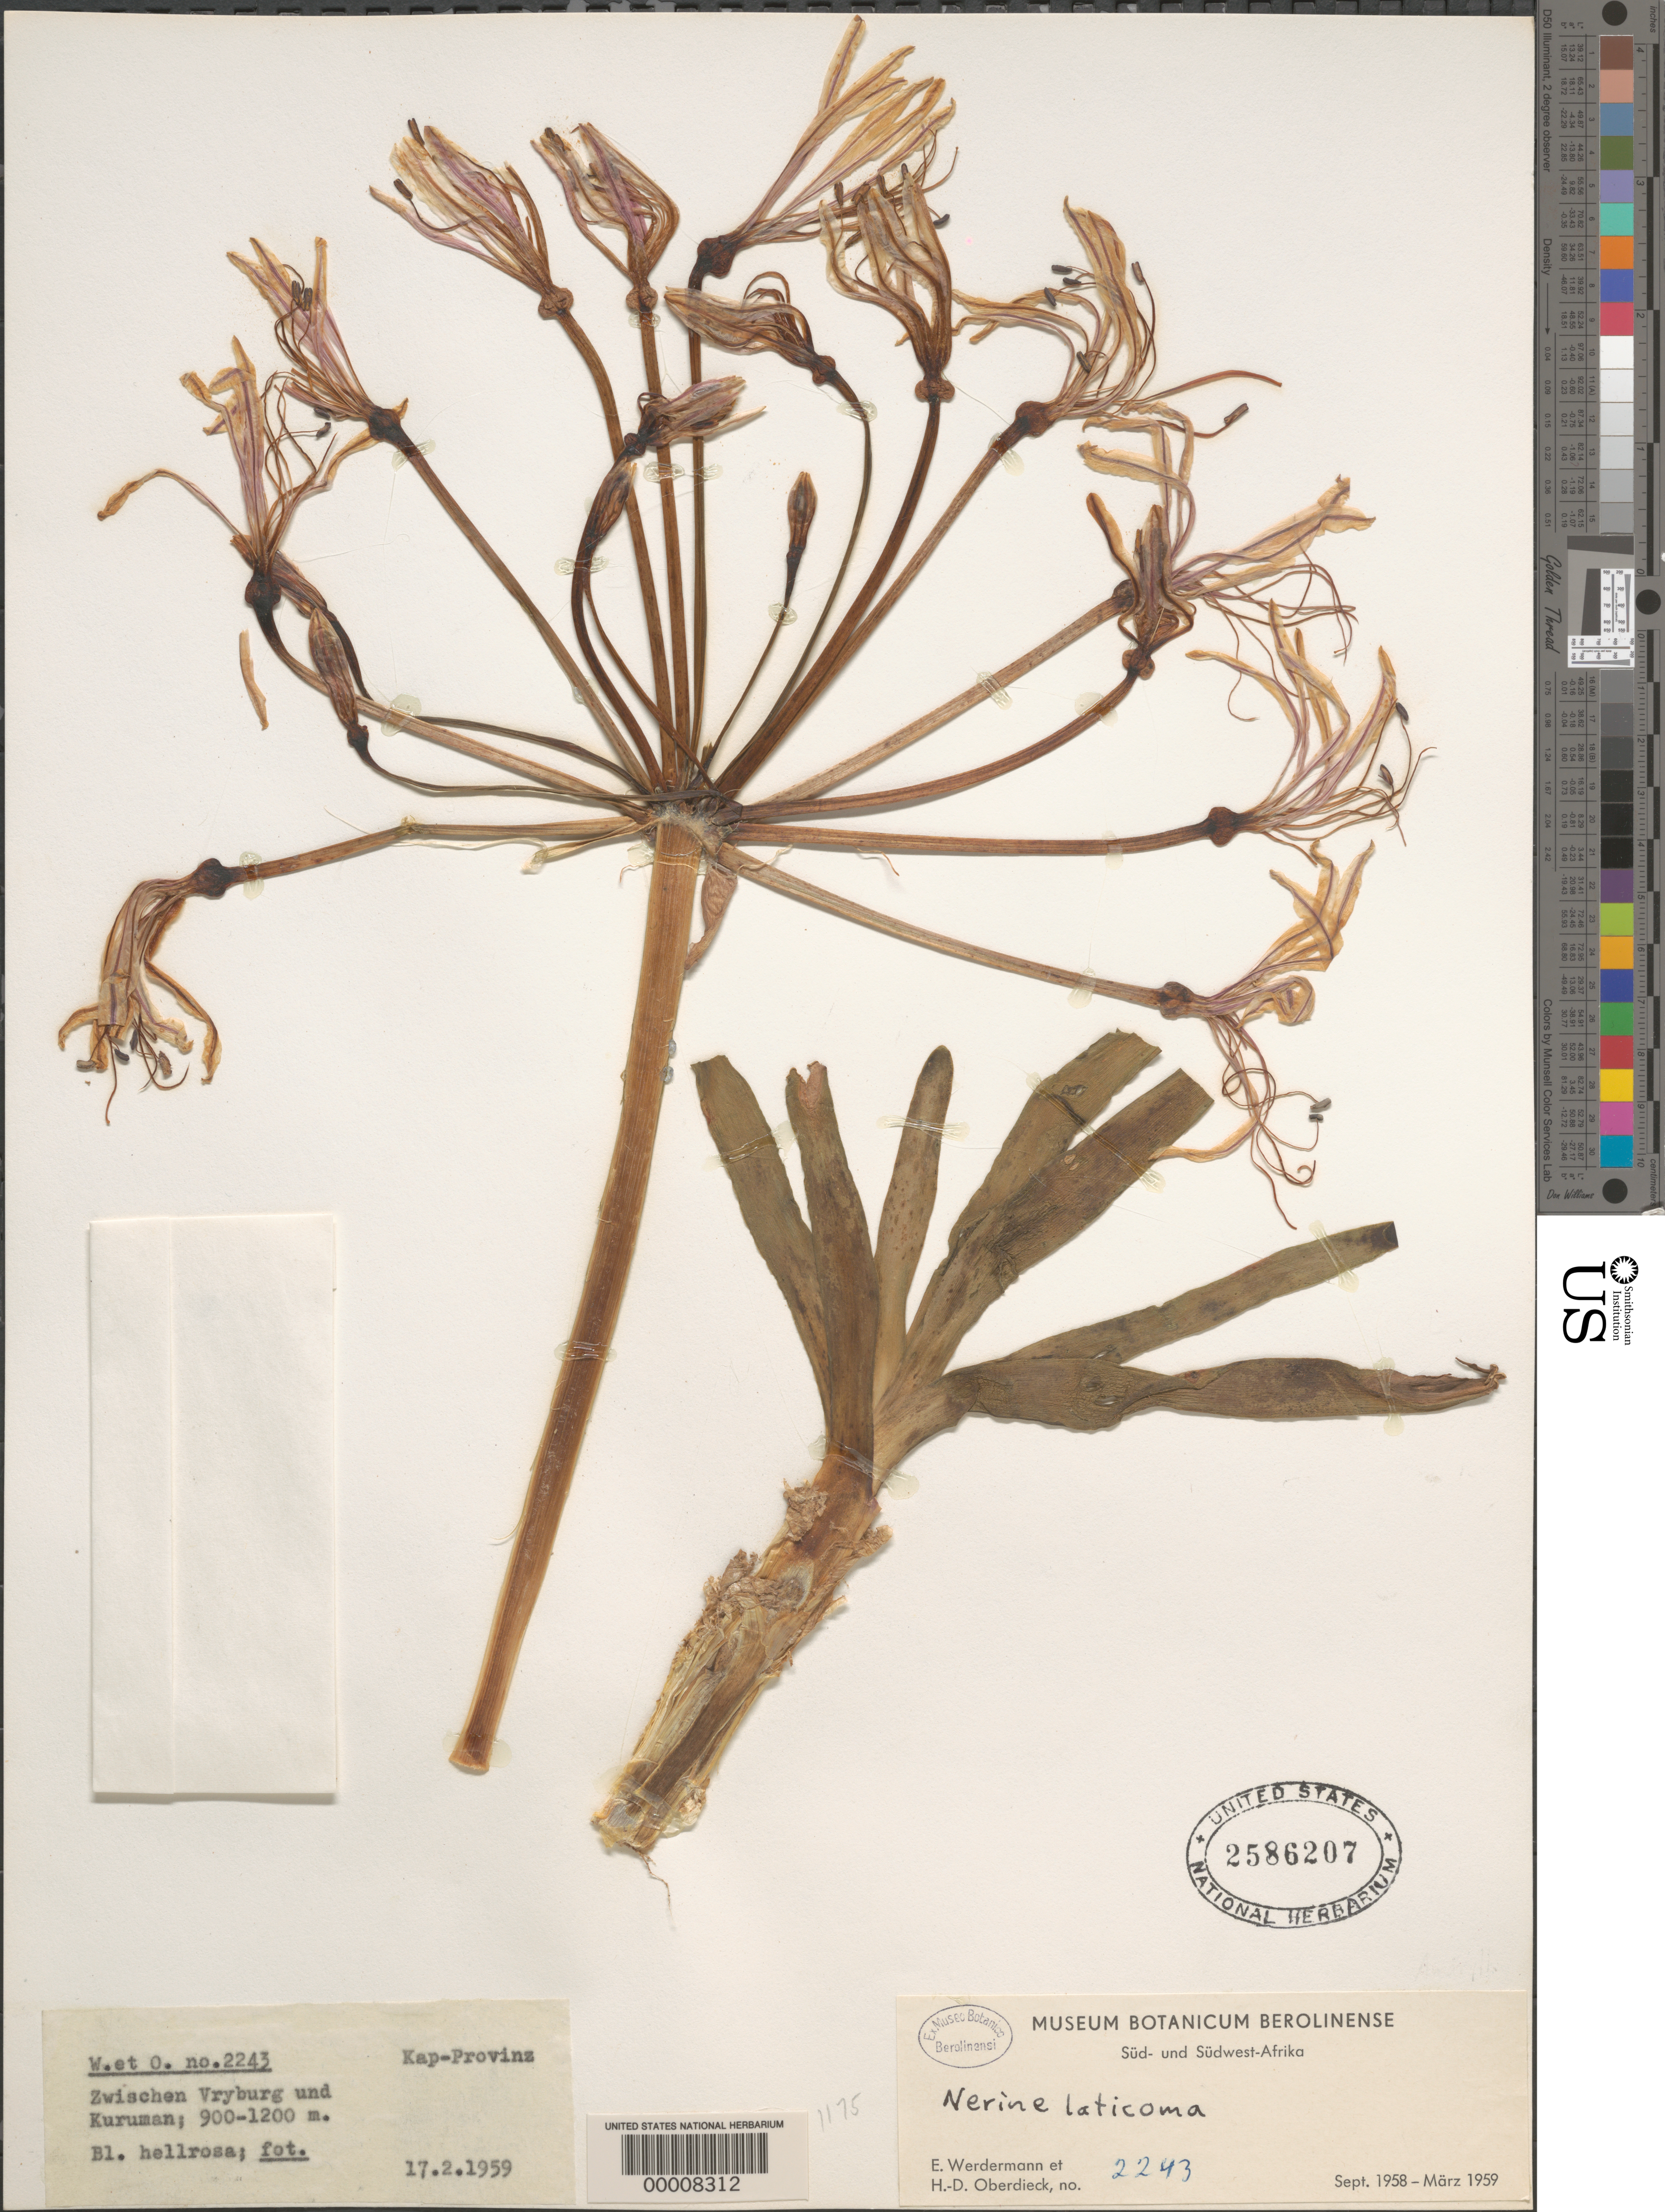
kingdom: Plantae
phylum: Tracheophyta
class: Liliopsida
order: Asparagales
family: Amaryllidaceae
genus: Nerine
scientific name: Nerine laticoma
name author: (Ker Gawl.) Durand & Schinz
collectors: E. Werdermann & H. Oberdieck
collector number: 2243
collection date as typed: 17 Feb 1959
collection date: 1959-02-17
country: South Africa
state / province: Western Cape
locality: Between vryburg and kuruman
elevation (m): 900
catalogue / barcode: US 2586207